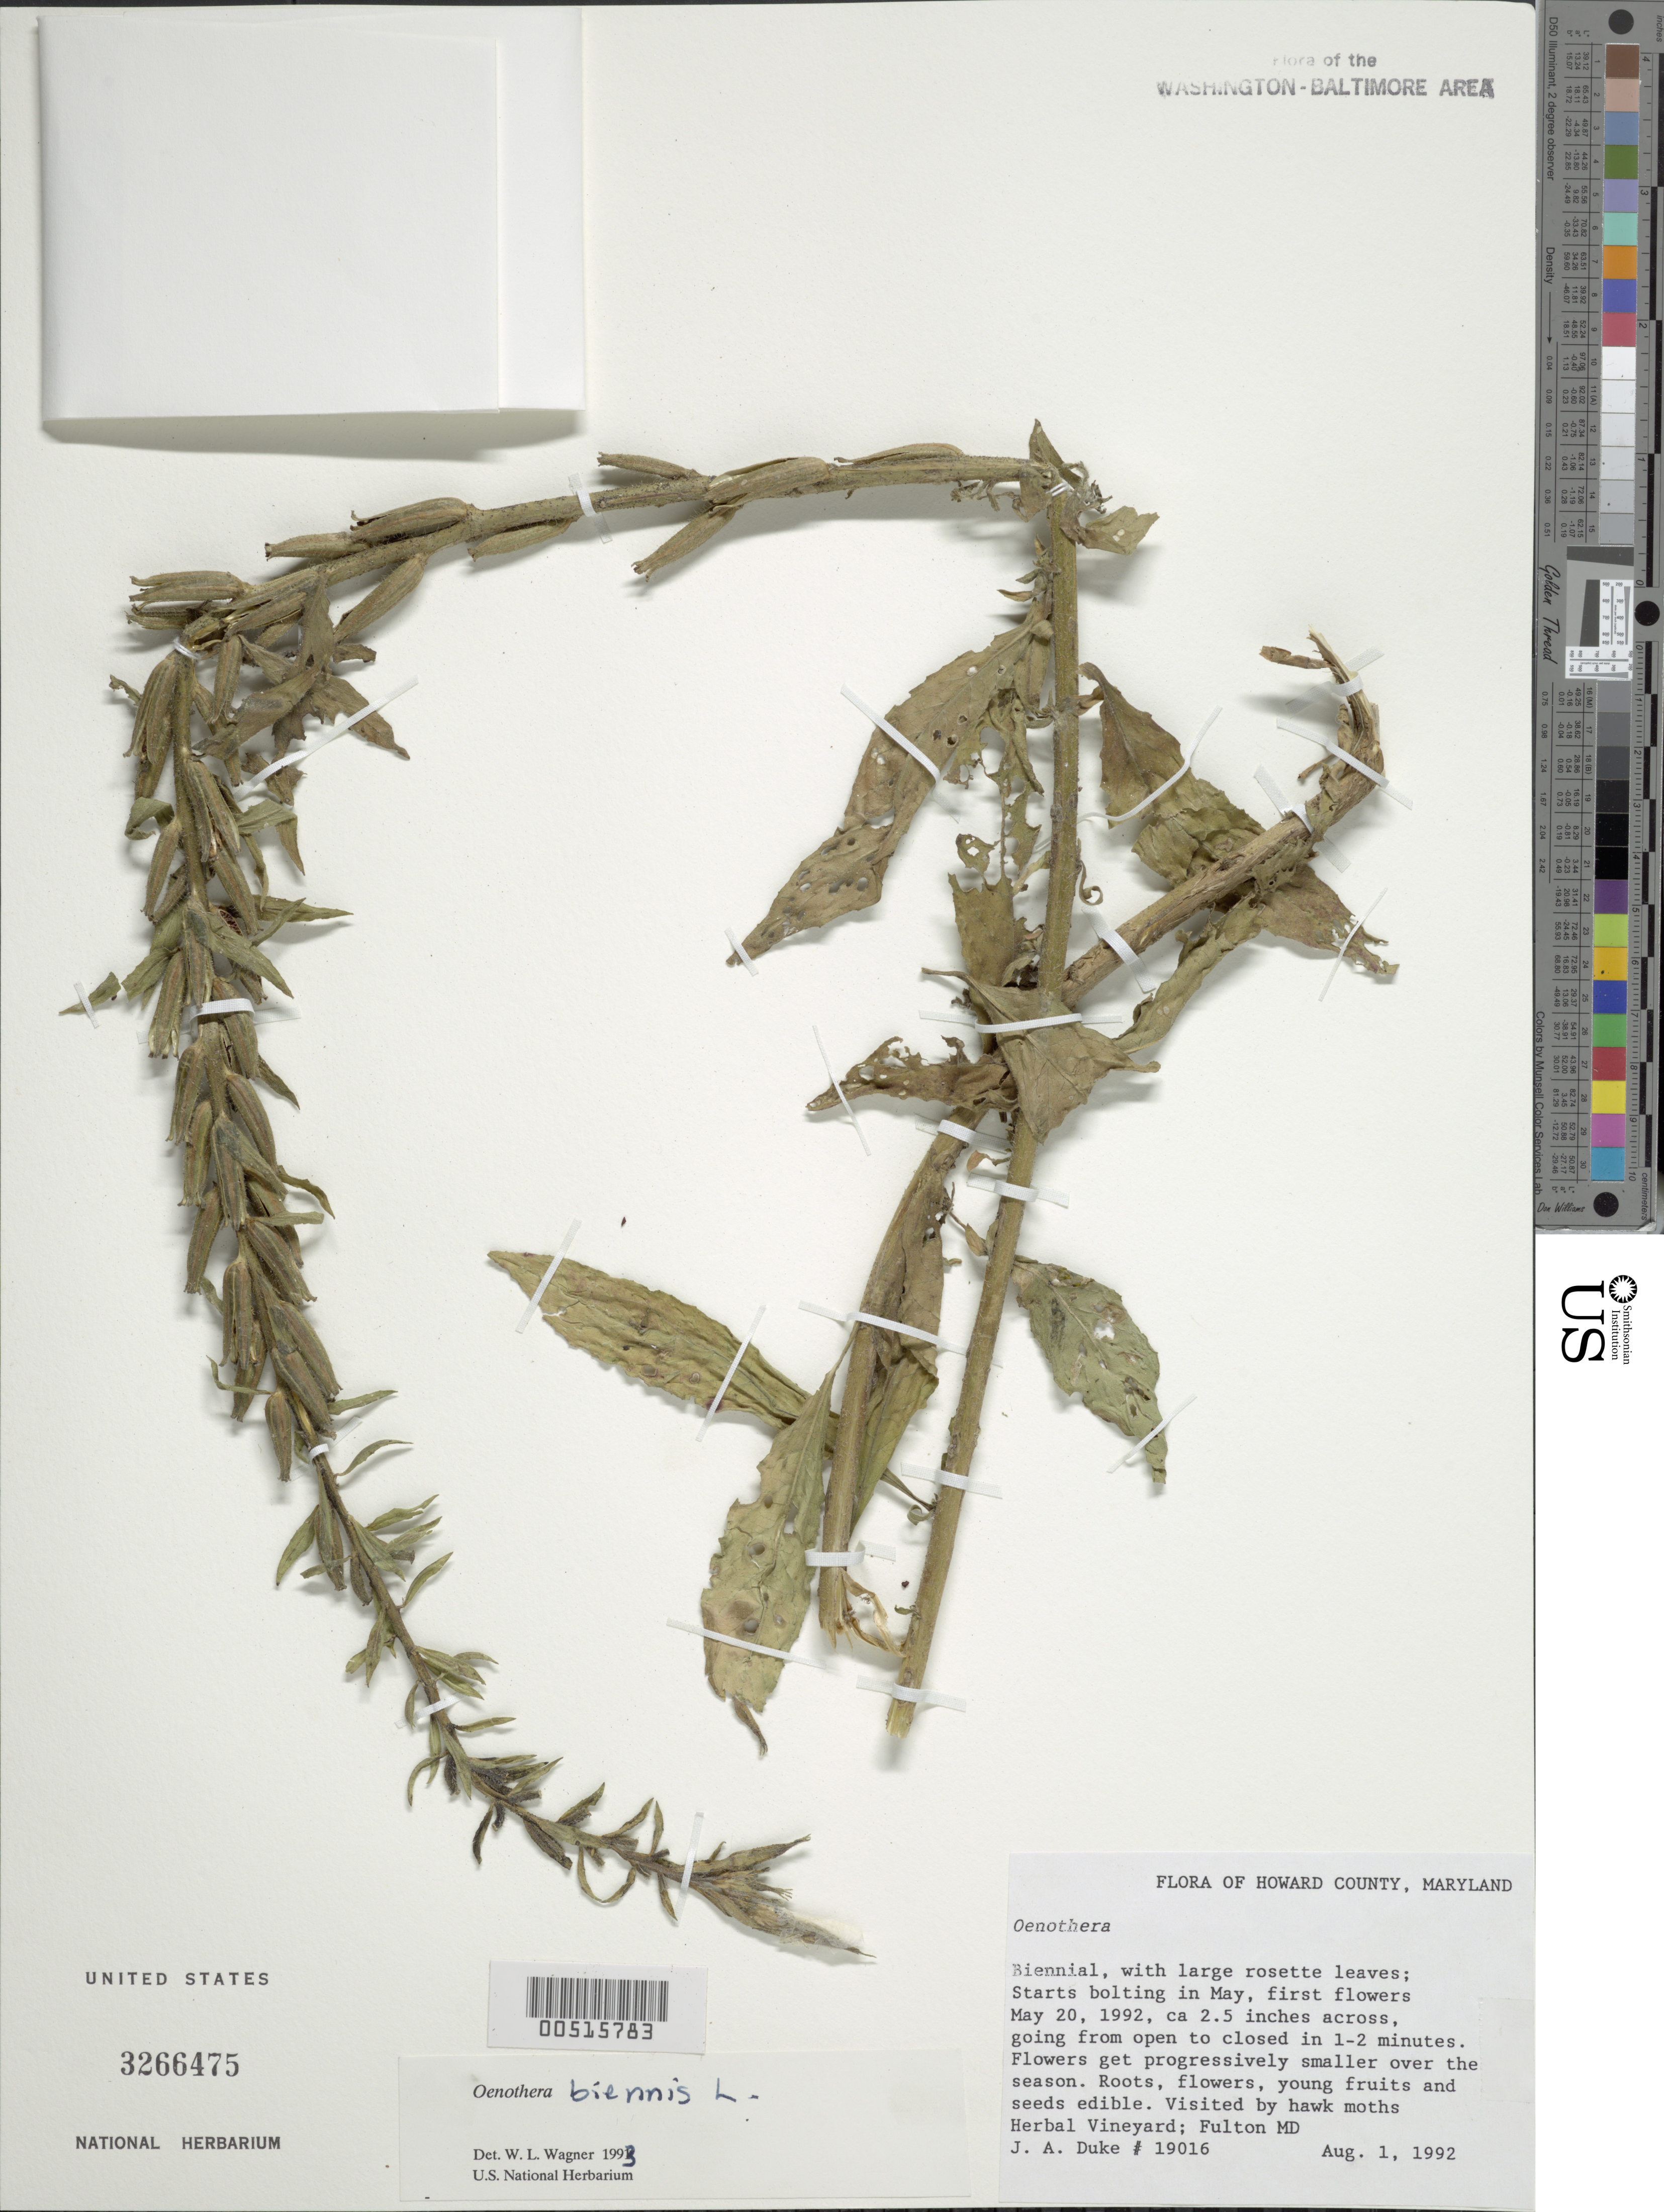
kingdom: Plantae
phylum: Tracheophyta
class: Magnoliopsida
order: Myrtales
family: Onagraceae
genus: Oenothera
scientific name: Oenothera biennis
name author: L.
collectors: J. A. Duke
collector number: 19016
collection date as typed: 01 Aug 1992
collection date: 1992-08-01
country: United States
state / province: Maryland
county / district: Howard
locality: Fulton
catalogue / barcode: US 3266475